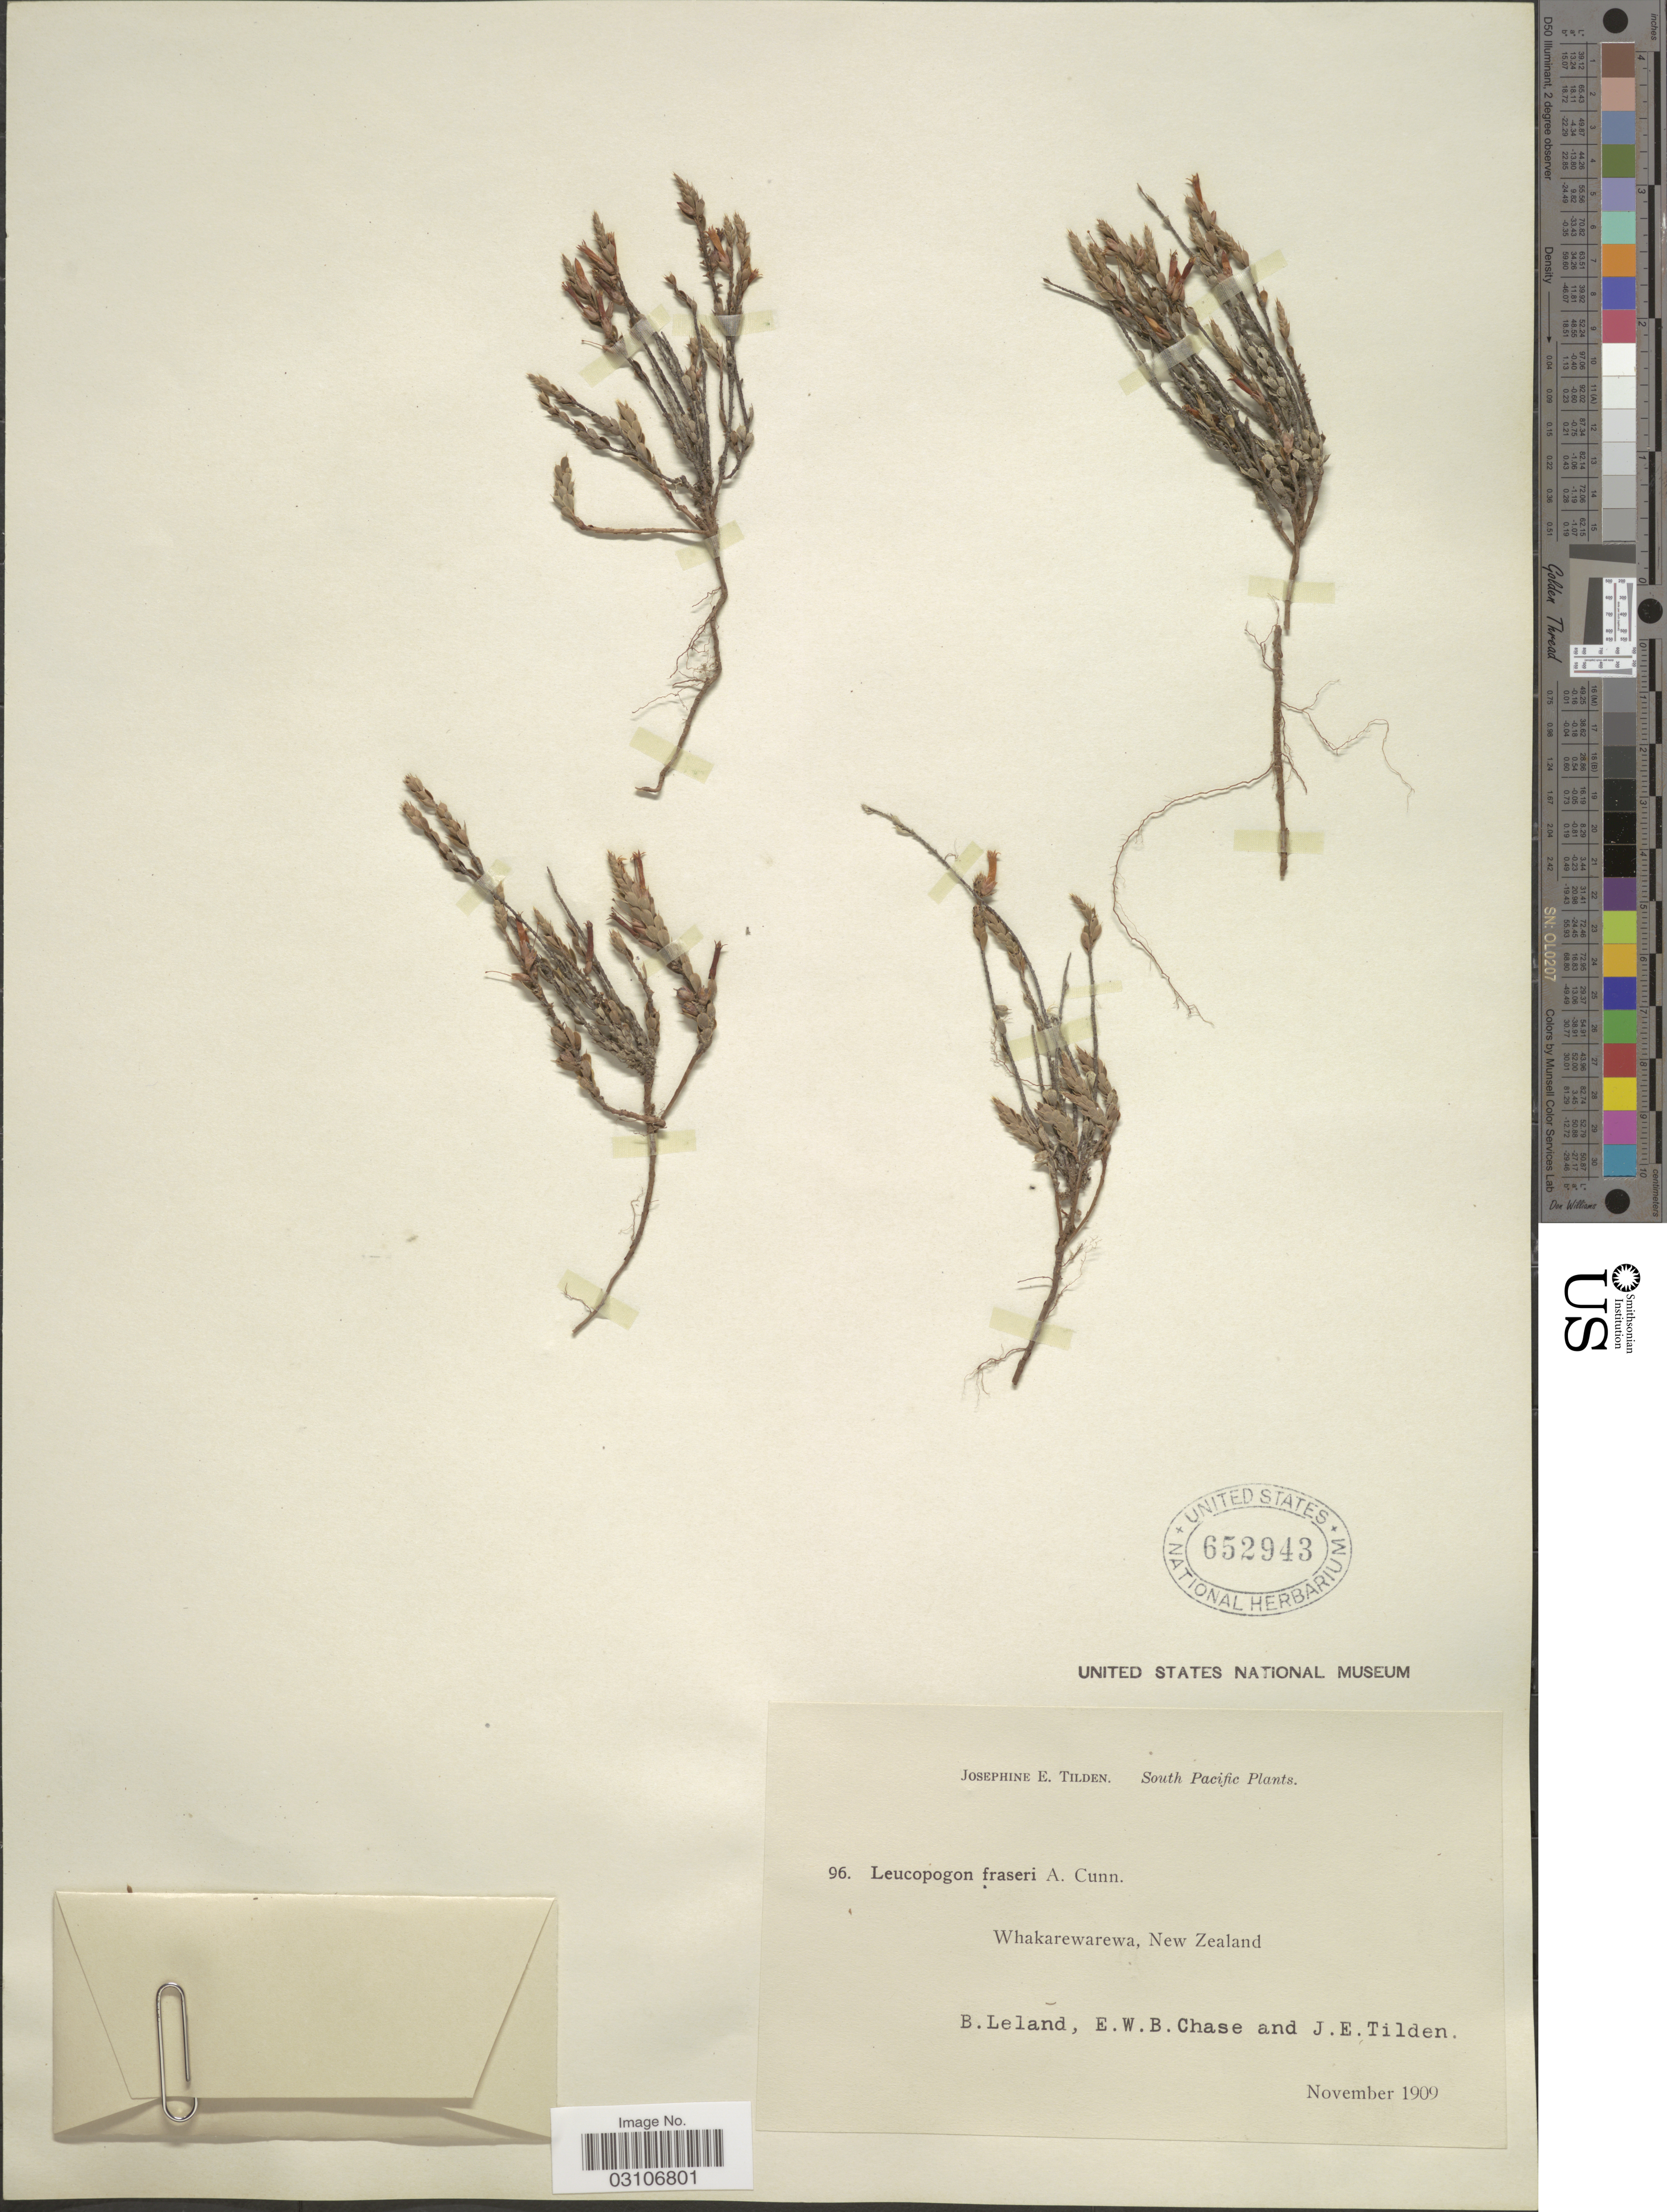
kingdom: Plantae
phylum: Tracheophyta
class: Magnoliopsida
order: Ericales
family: Ericaceae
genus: Leucopogon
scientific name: Leucopogon fraseri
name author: A. Cunn.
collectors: B. Leland, E. W. Chase & J. E. Tilden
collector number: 96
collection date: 1909-11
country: New Zealand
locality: South Pacific. Whakarewarewa.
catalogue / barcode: US 652943